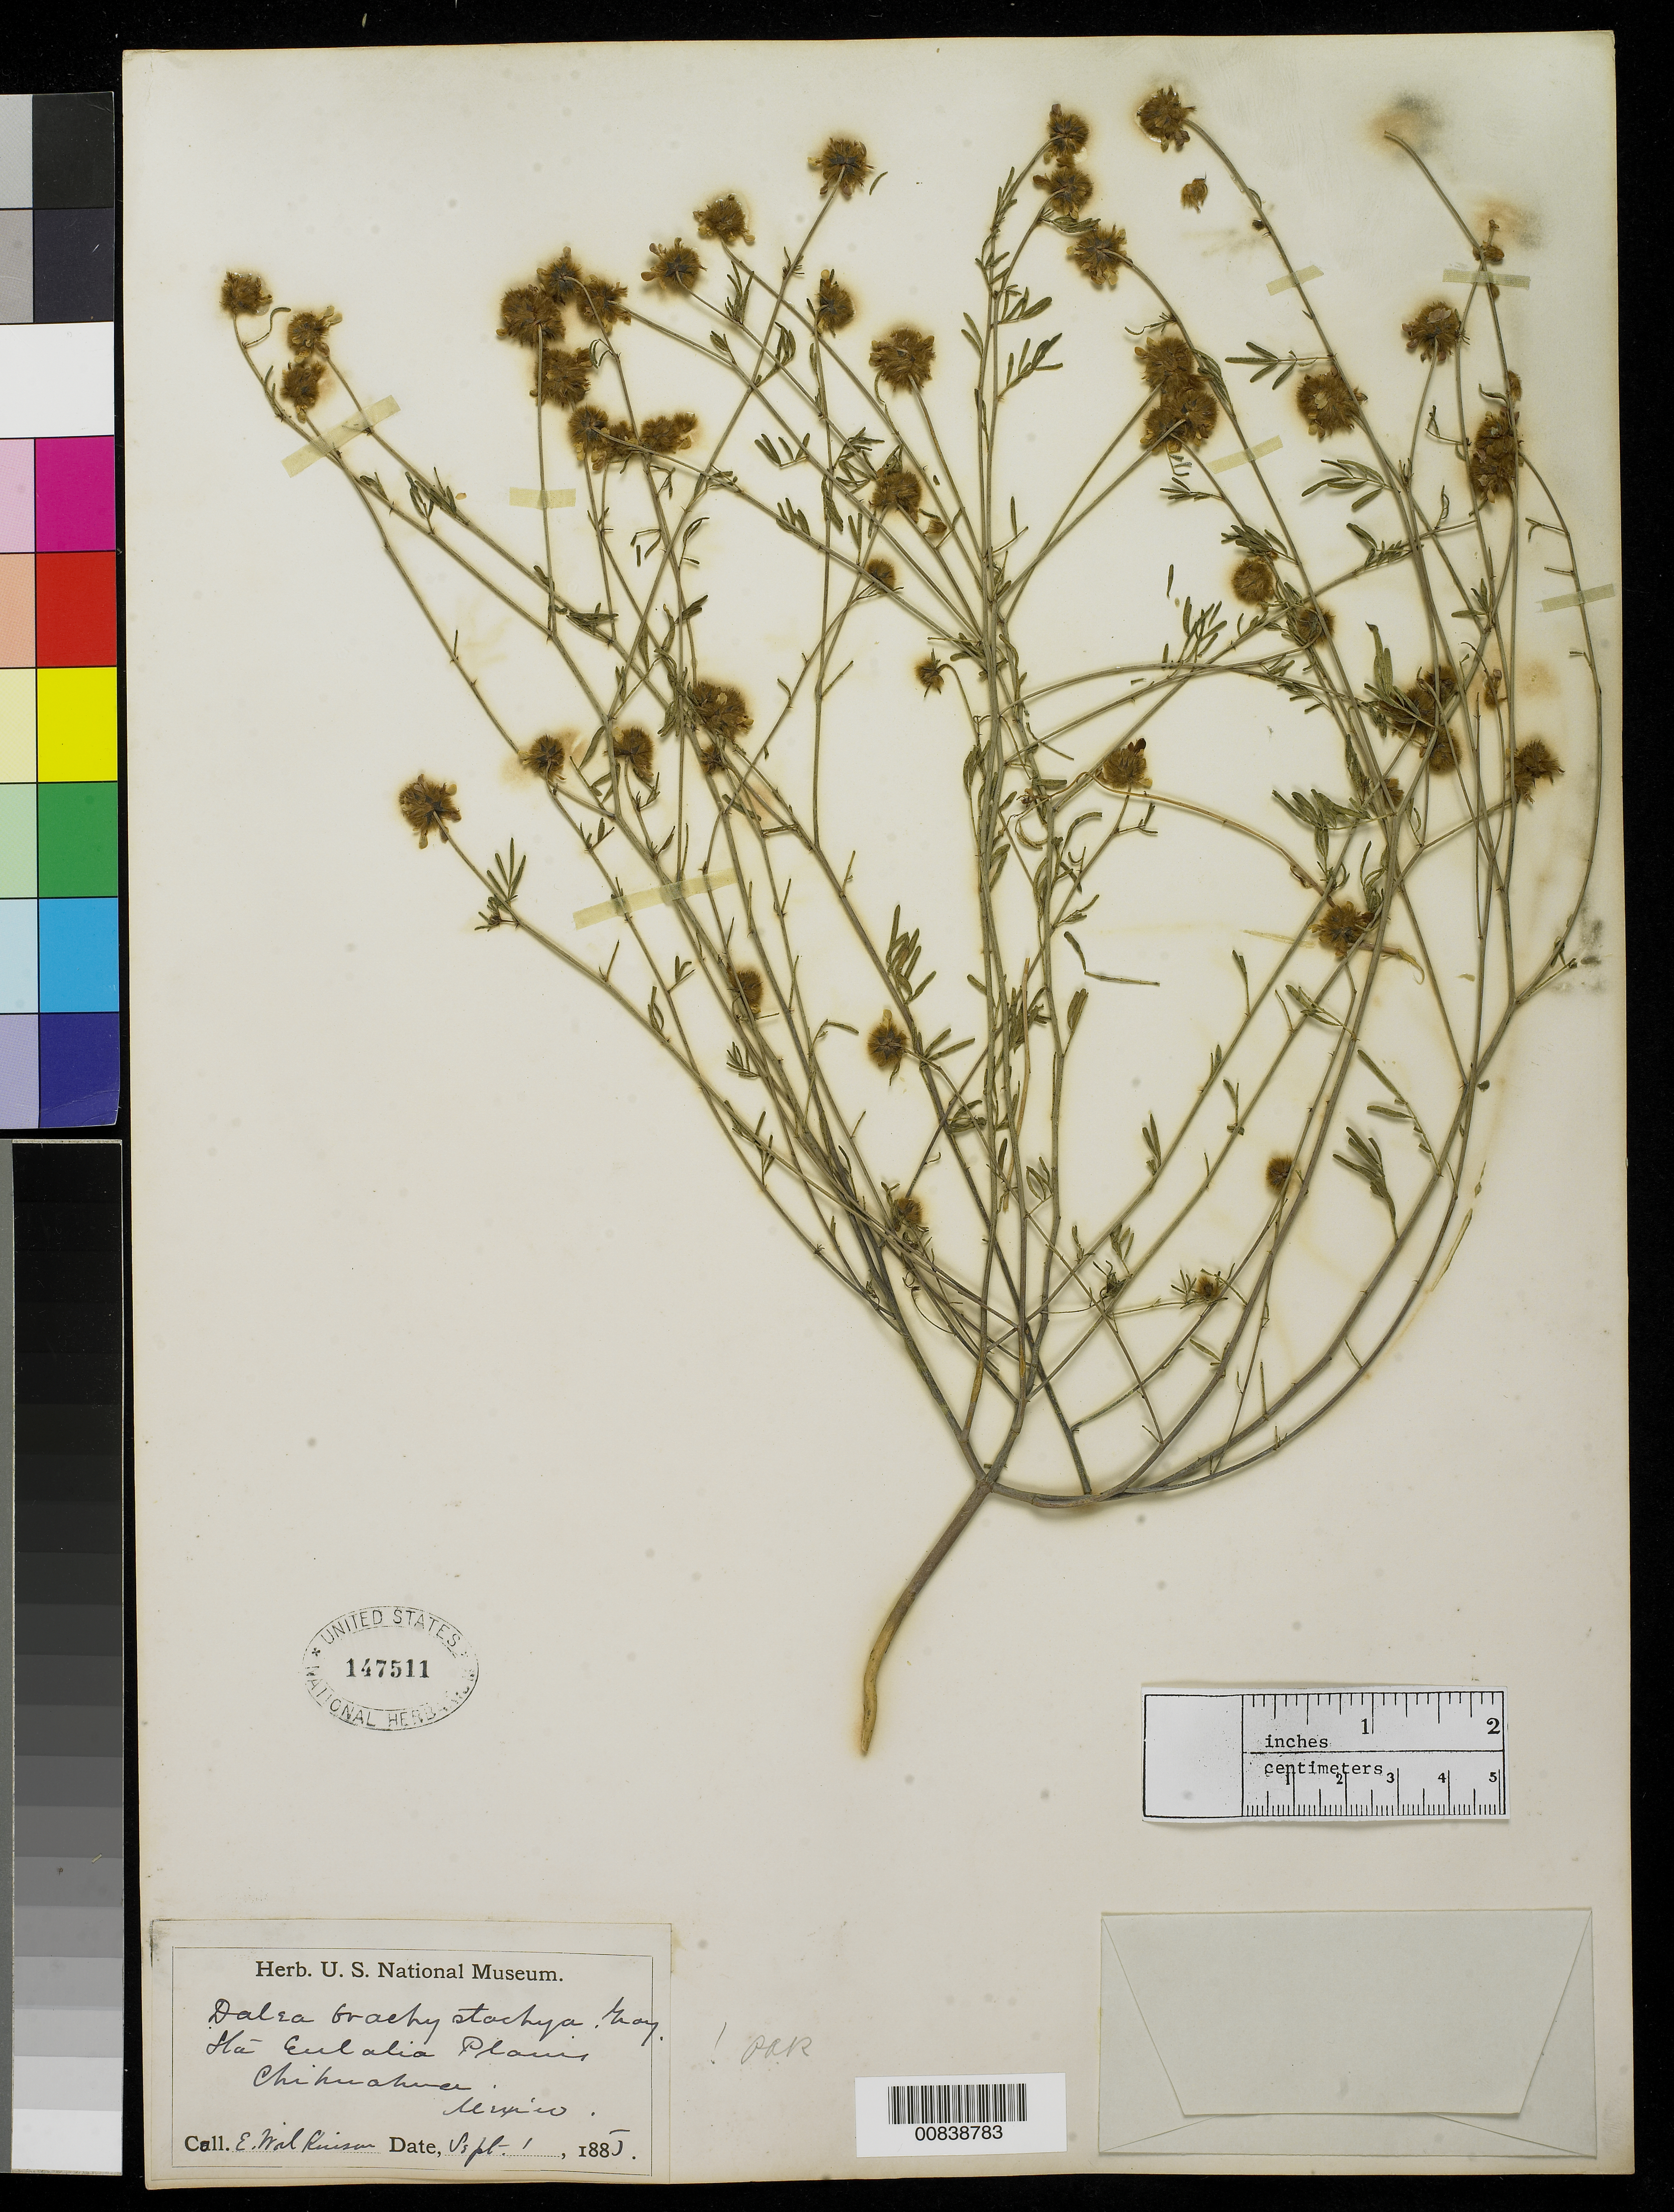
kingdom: Plantae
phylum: Tracheophyta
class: Magnoliopsida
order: Fabales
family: Fabaceae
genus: Dalea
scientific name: Dalea brachystachys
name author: A. Gray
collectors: E. Wilkinson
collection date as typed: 01 Sep 1885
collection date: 1885-09-01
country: Mexico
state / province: Chihuahua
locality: Sta. Eulalia plains, Chihuahua.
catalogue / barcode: US 147511